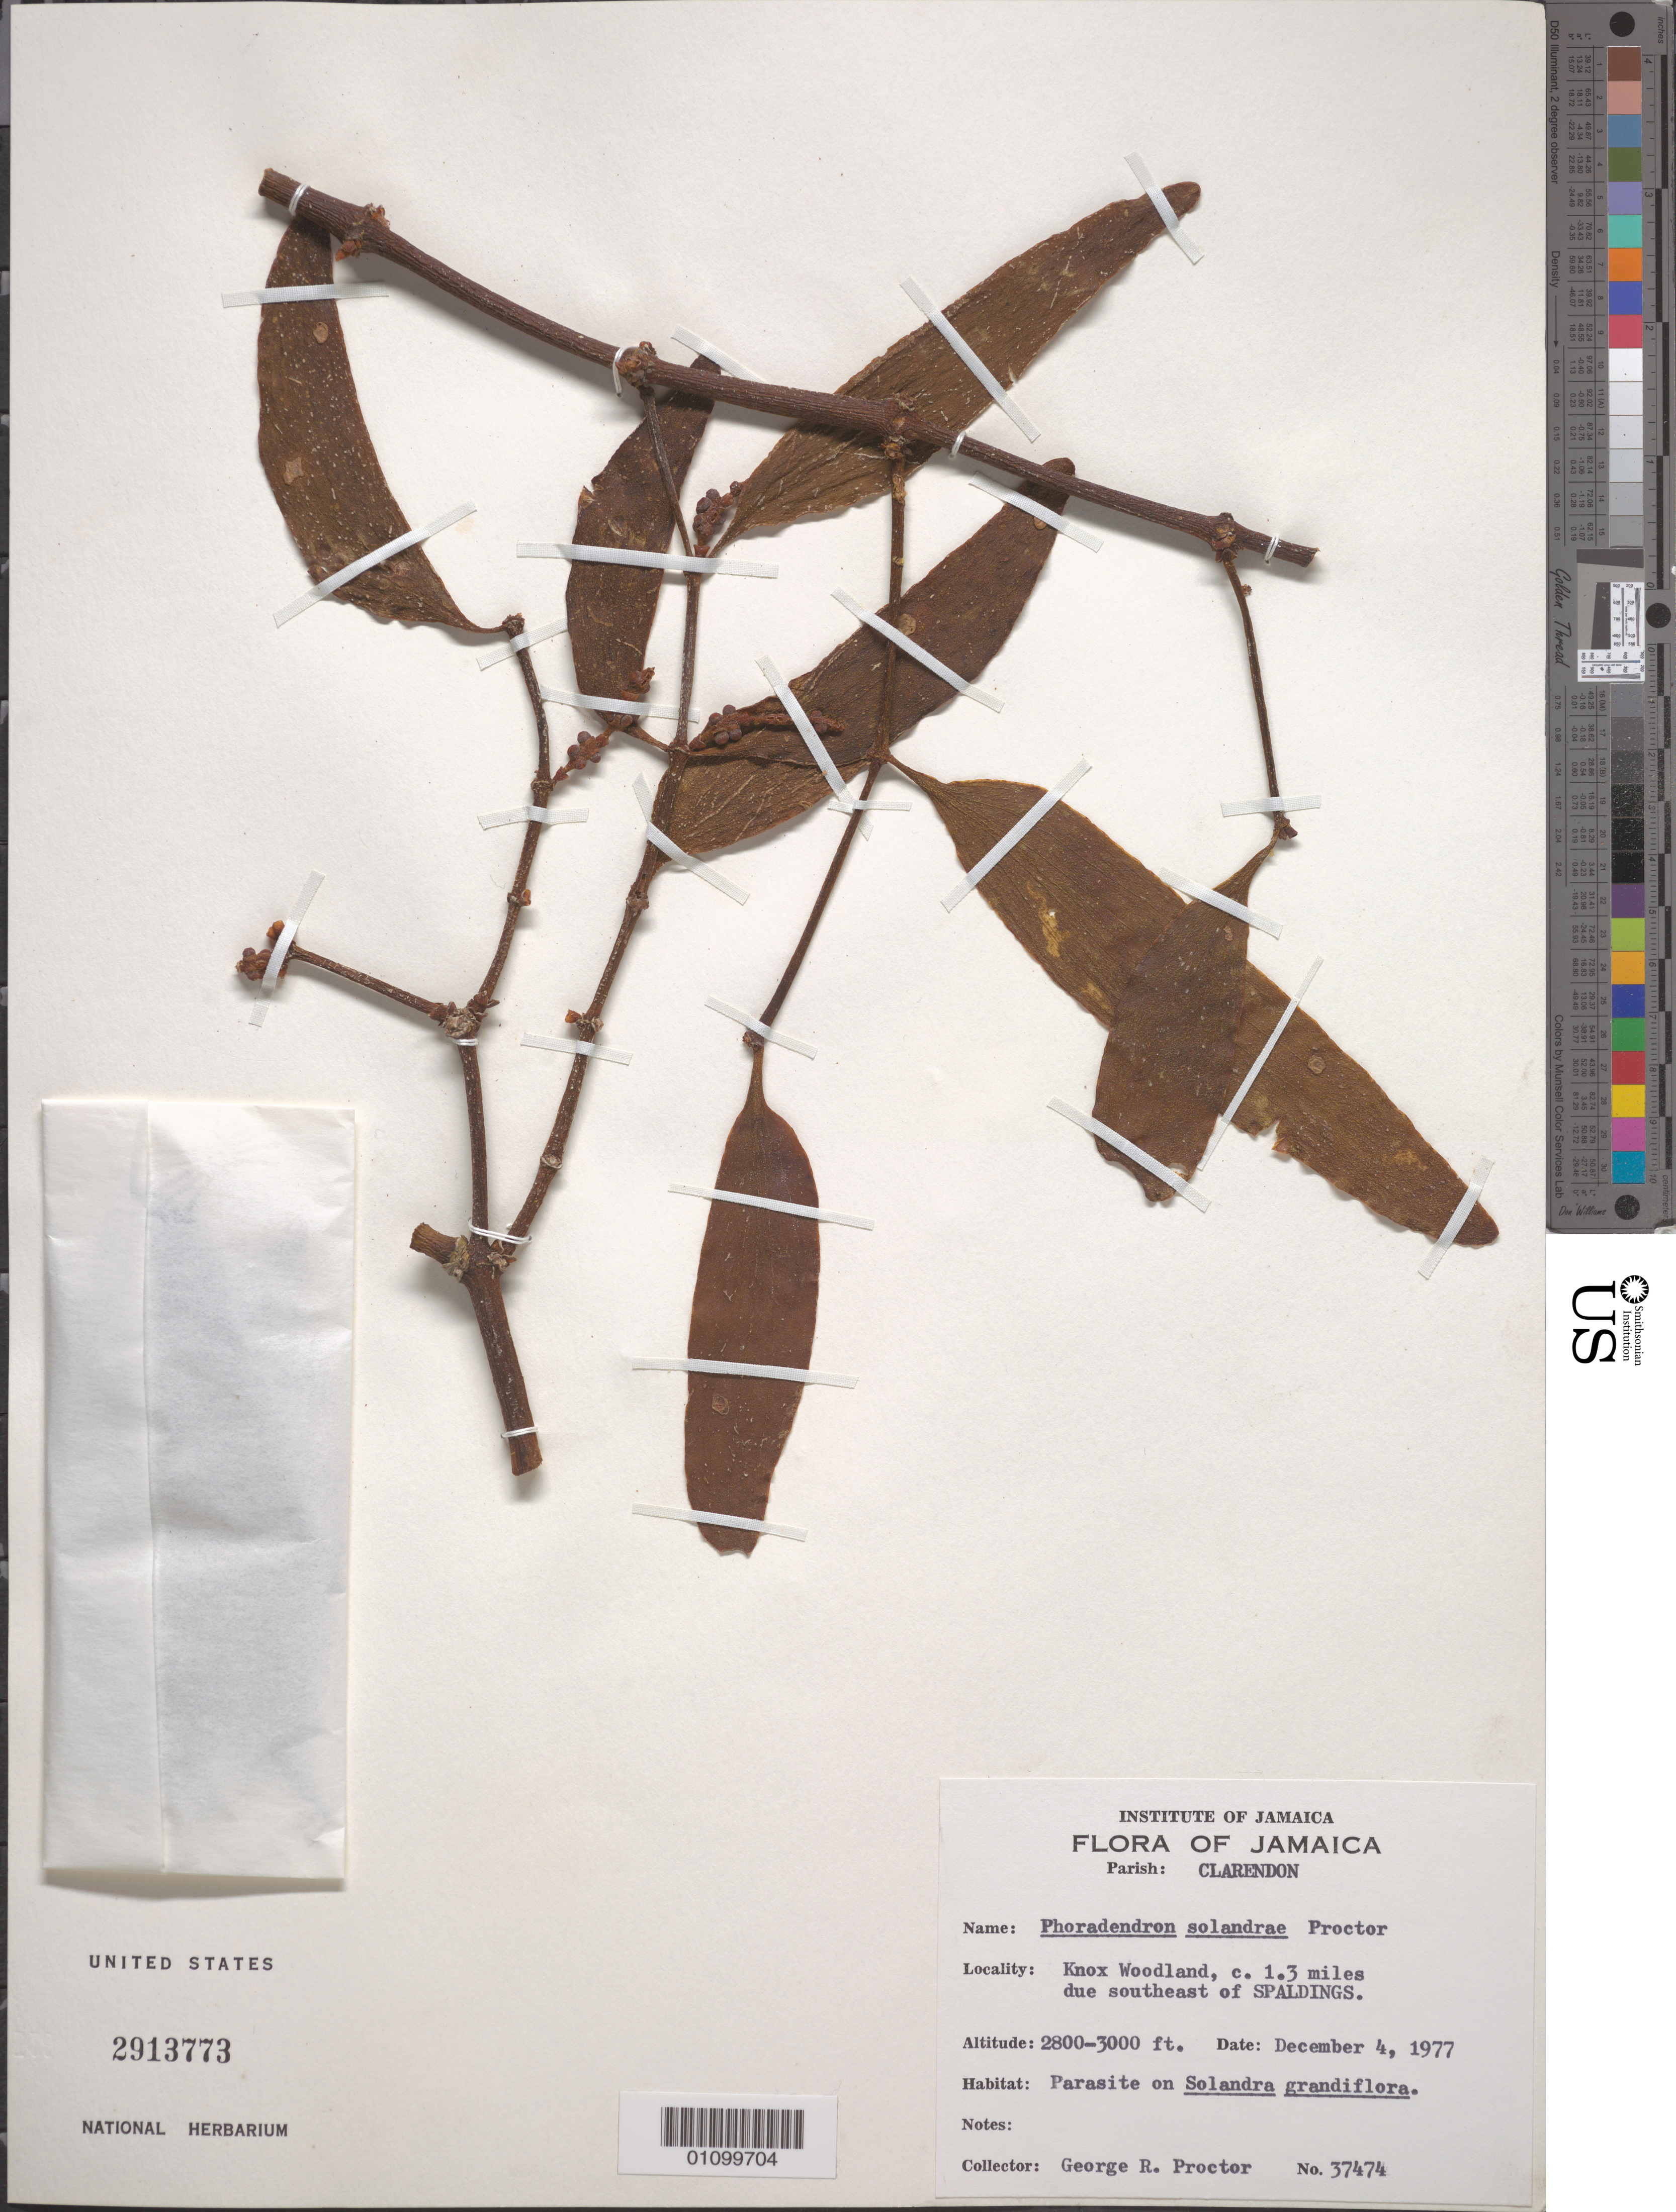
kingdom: Plantae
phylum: Tracheophyta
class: Magnoliopsida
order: Santalales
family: Viscaceae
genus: Phoradendron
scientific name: Phoradendron solandrae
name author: Proctor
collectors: G. R. Proctor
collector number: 37474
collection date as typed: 04 Dec 1977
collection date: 1977-12-04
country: Jamaica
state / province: Clarendon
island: Jamaica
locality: Knox Woodland, c. 1.3 miles due SE of Spaldings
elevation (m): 853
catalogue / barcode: US 2913773